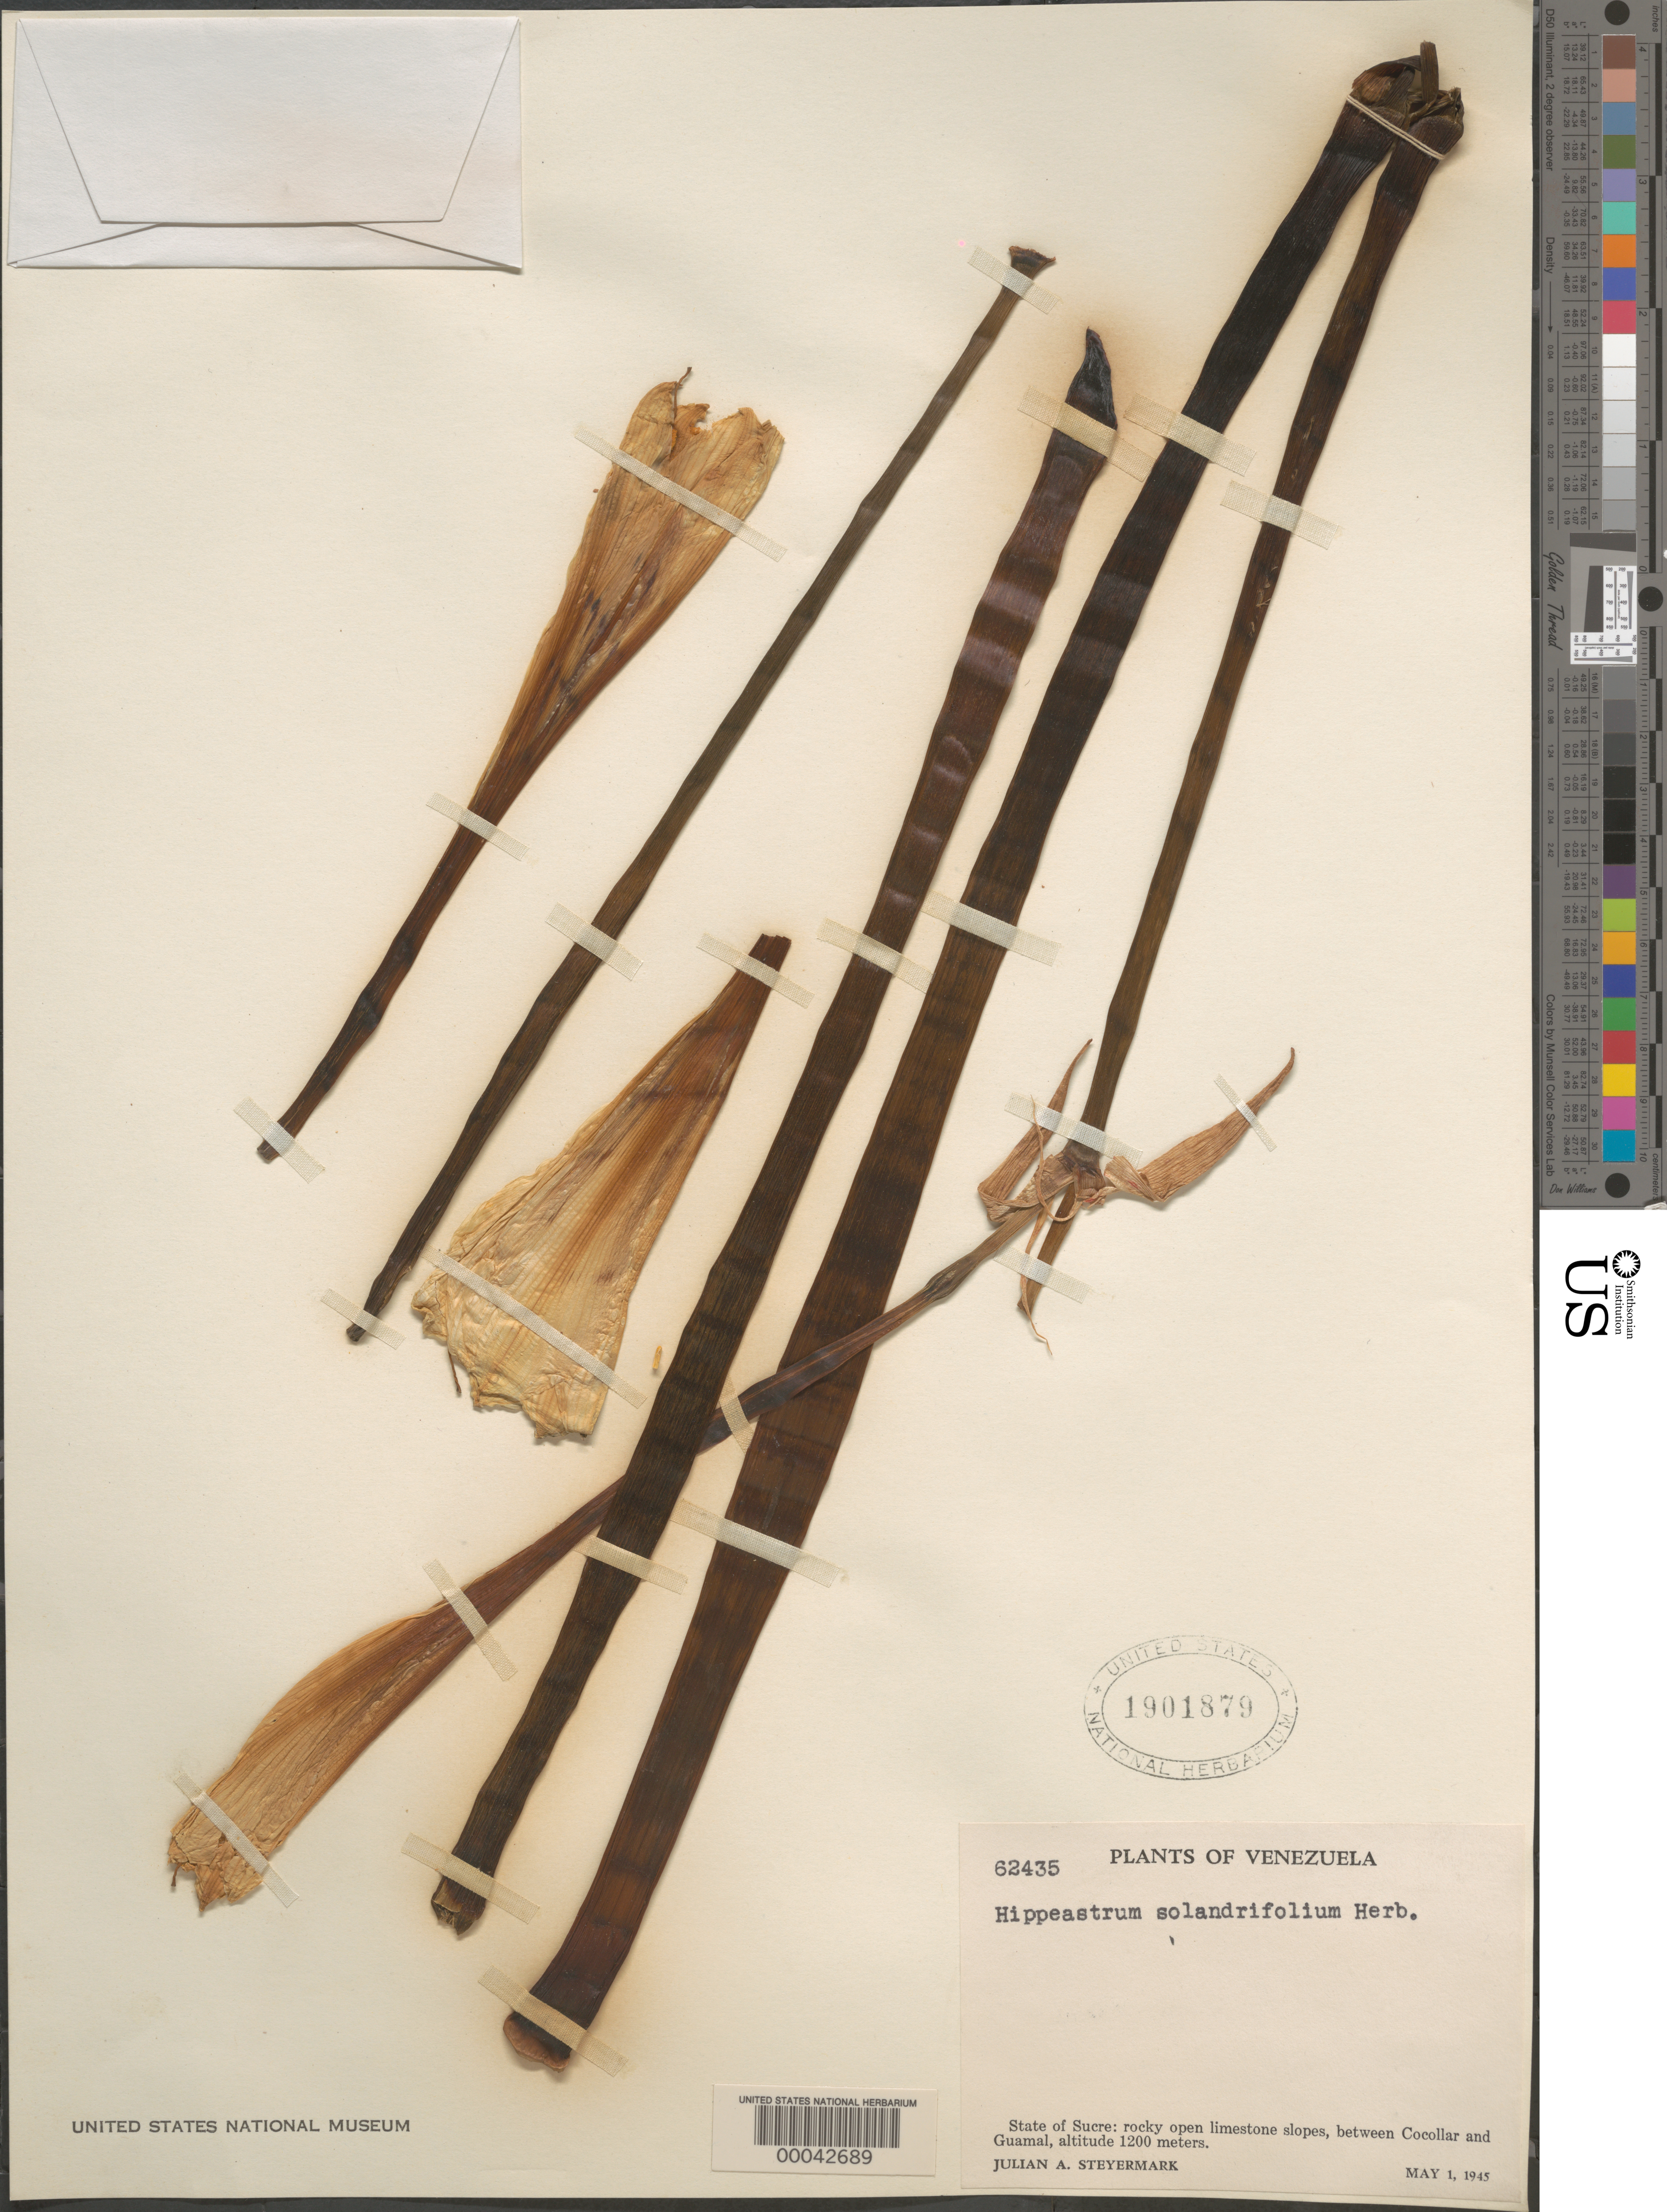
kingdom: Plantae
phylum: Tracheophyta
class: Liliopsida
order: Asparagales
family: Amaryllidaceae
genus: Hippeastrum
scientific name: Hippeastrum solandriflorum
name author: (Lindl.) Herb.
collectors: J. Steyermark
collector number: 62435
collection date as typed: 01 May 1945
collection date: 1945-05-01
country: Venezuela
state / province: Sucre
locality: Between cocollar and guamal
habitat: Rocky open limestone slopes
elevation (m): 1200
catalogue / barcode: US 1901879